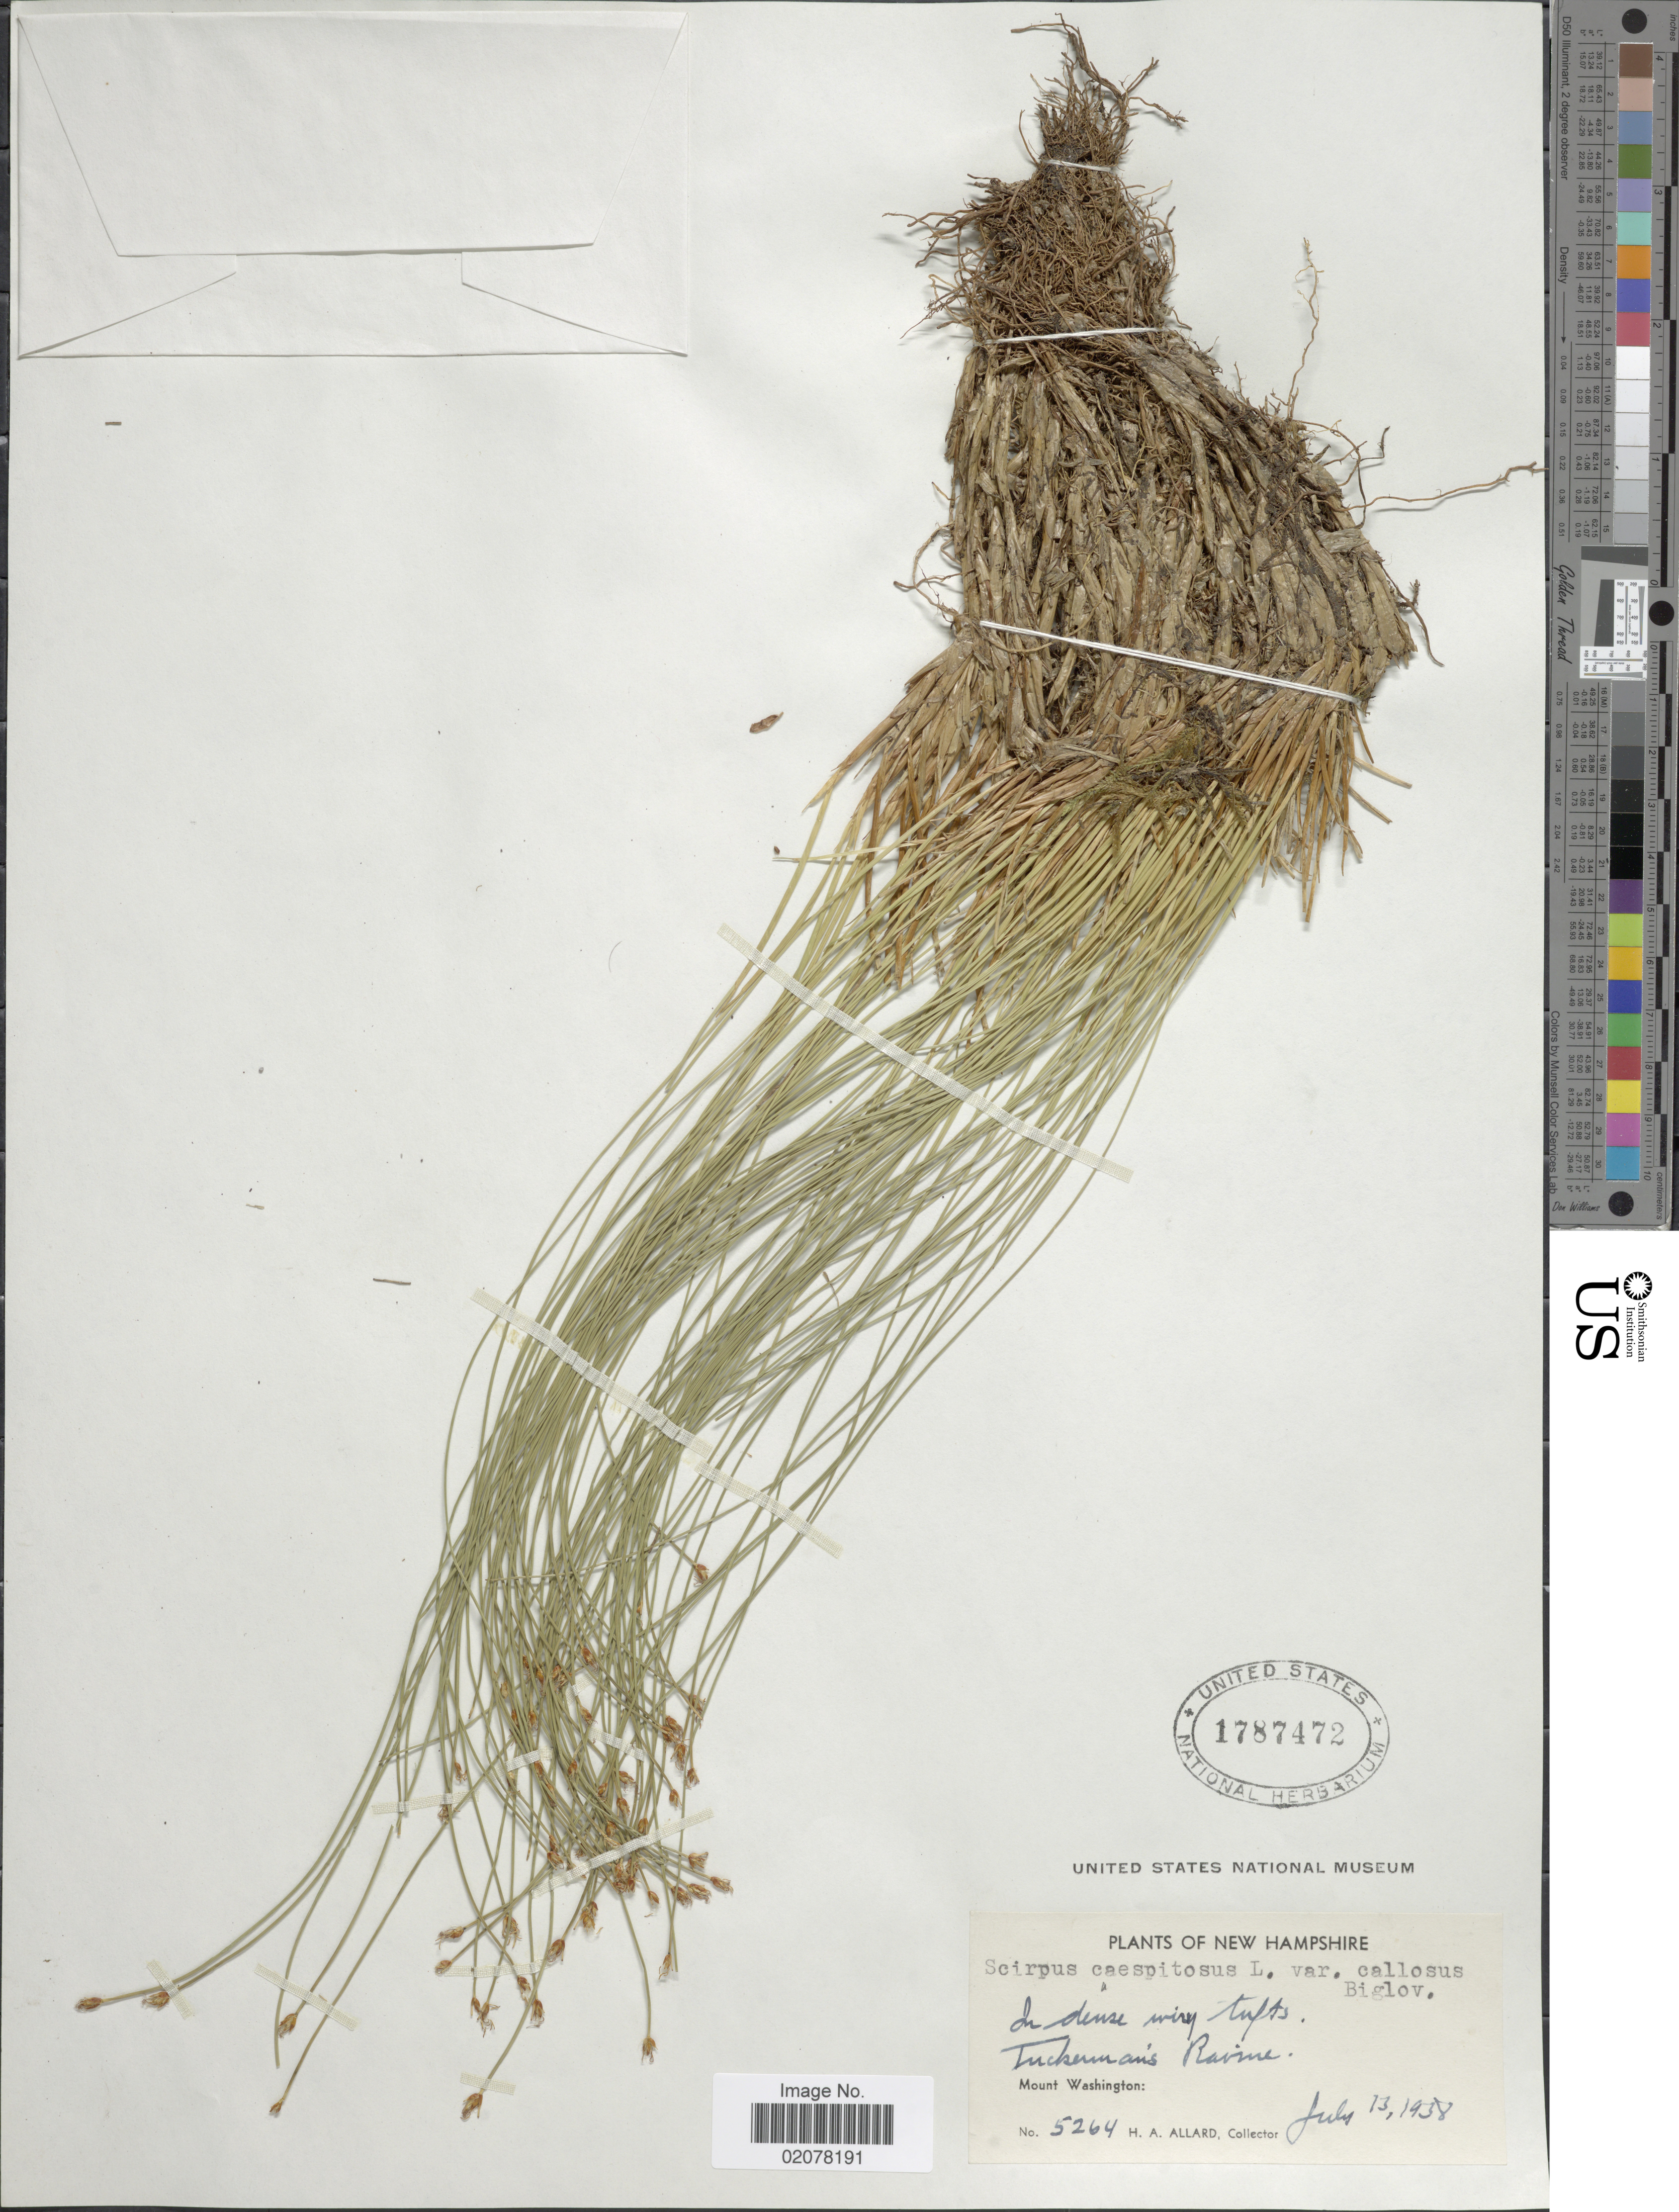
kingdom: Plantae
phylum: Tracheophyta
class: Liliopsida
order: Poales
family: Cyperaceae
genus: Trichophorum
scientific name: Trichophorum cespitosum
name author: (L.) Hartm.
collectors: H. A. Allard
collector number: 5264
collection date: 1958-07-13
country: United States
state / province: New Hampshire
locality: Tuckerman's Ravine, Mount Washington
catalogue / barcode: US 1787472